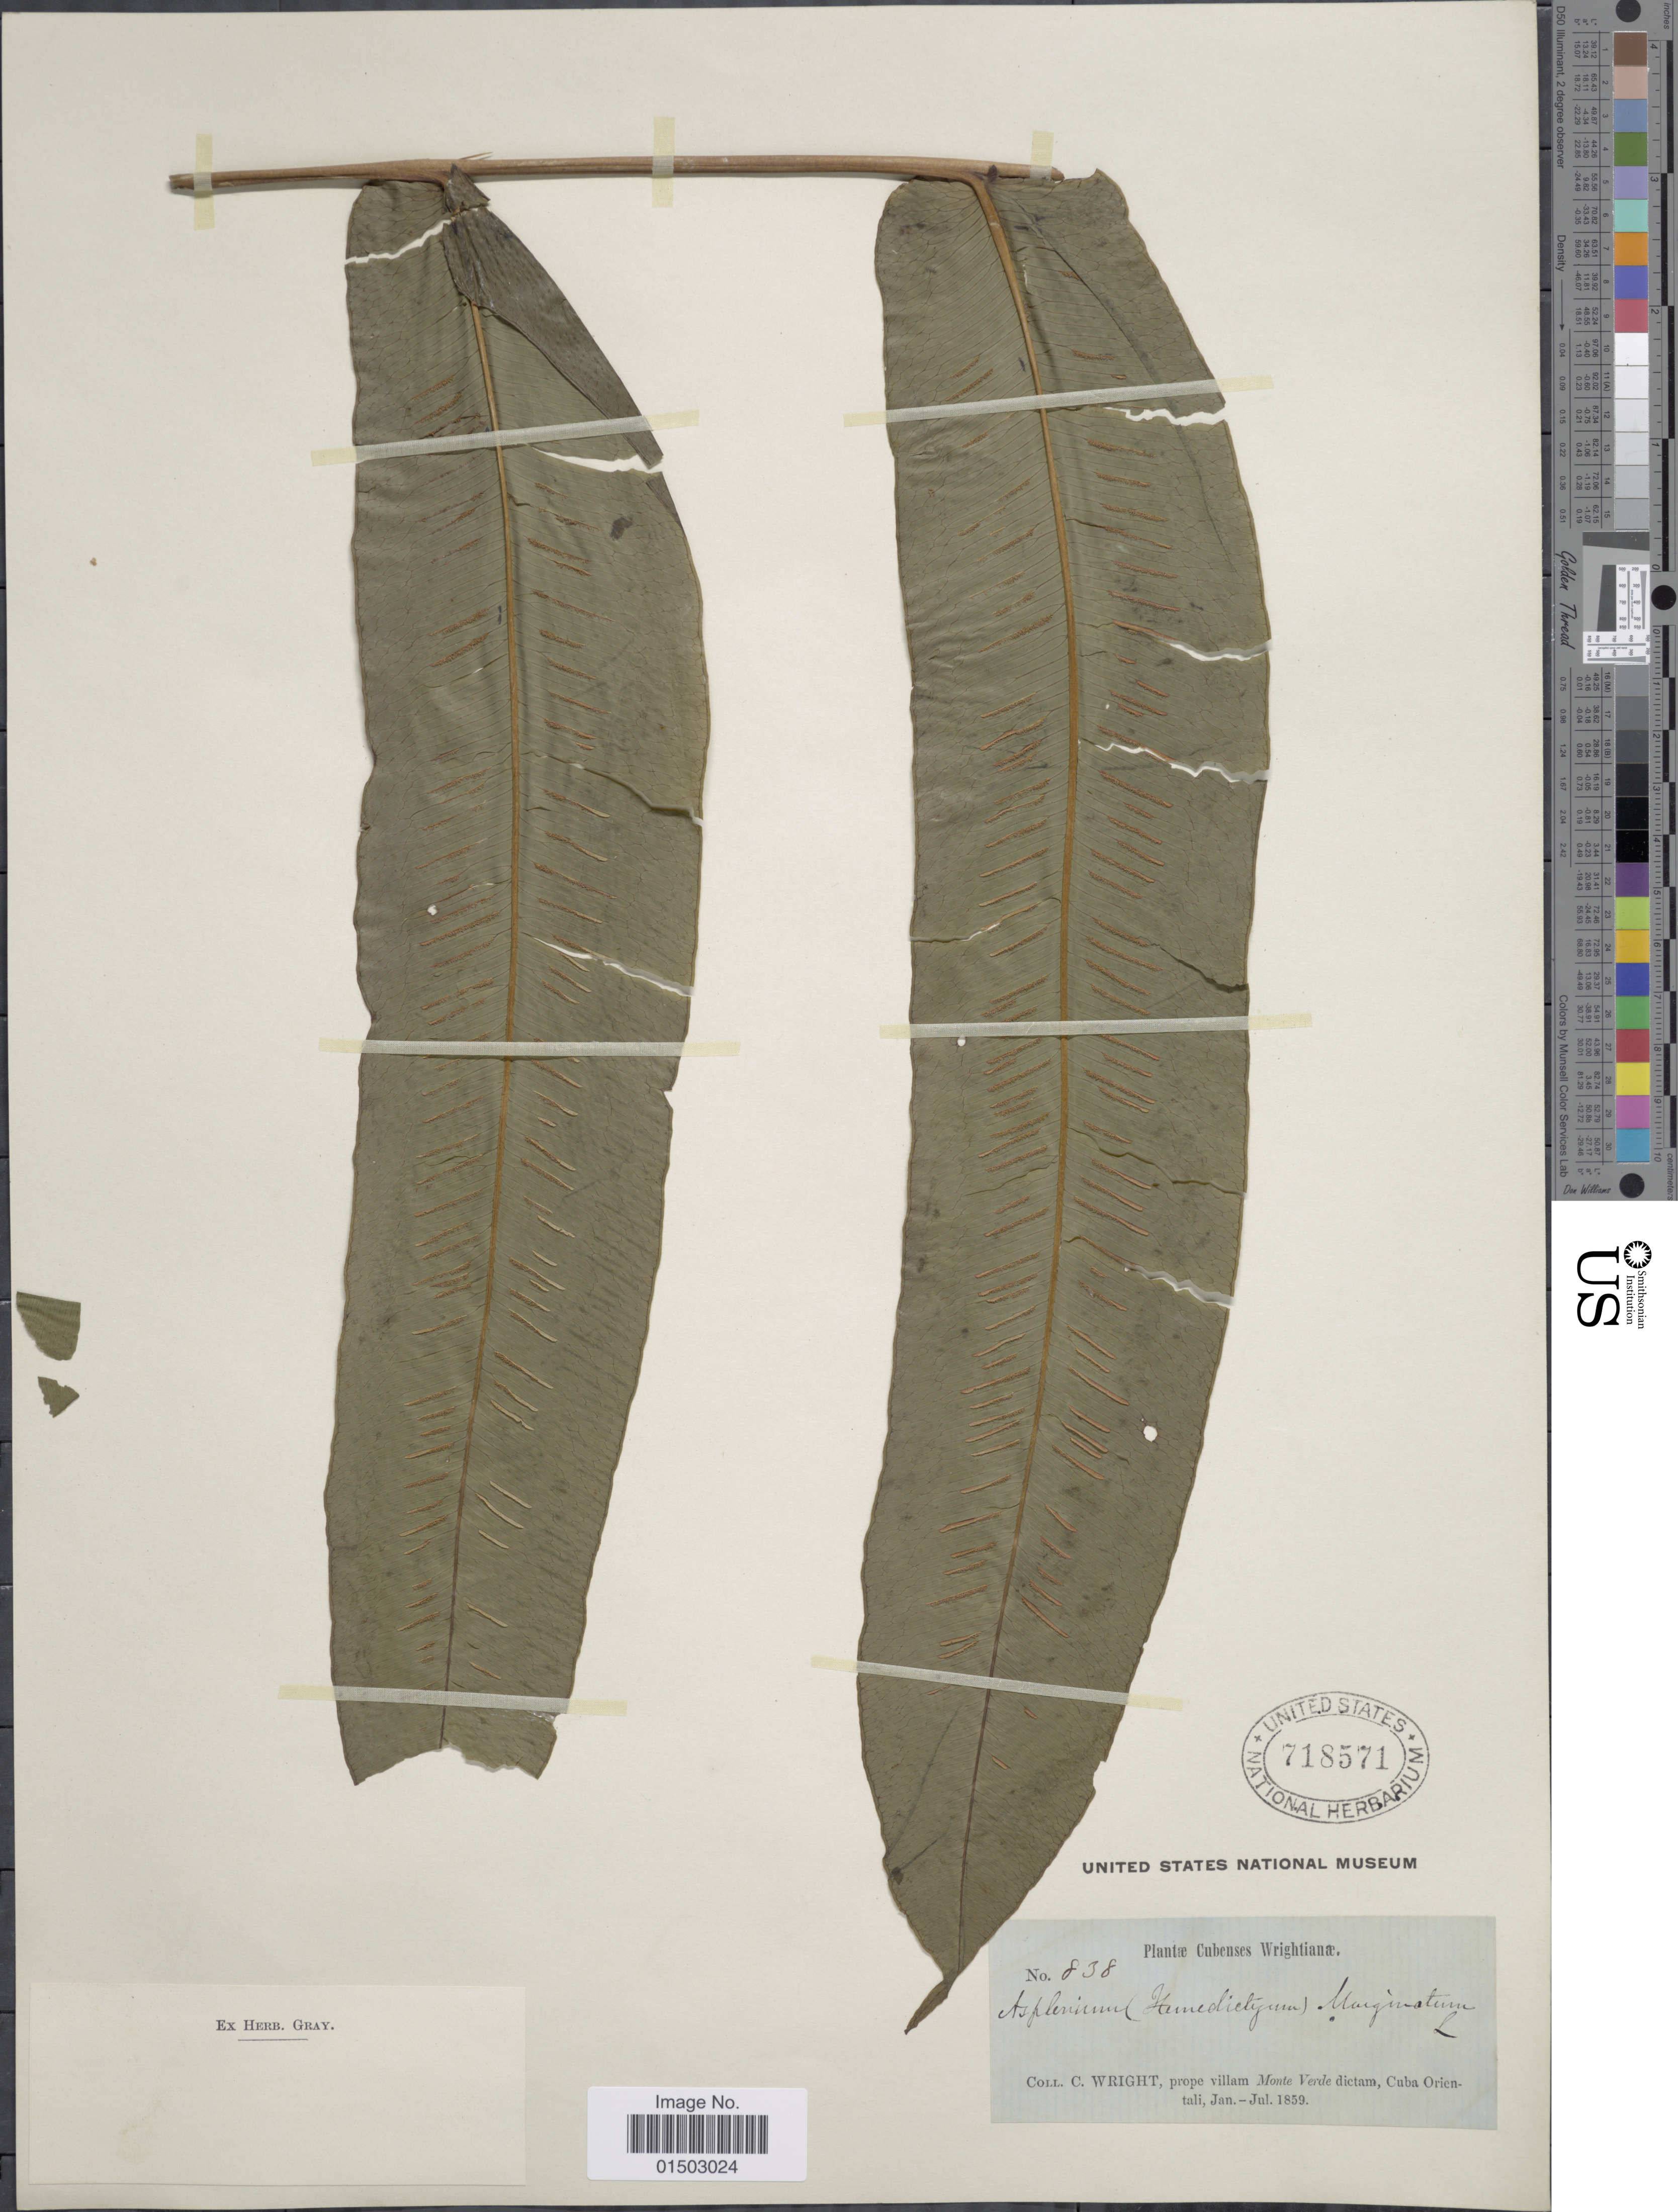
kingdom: Plantae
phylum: Tracheophyta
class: Polypodiopsida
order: Polypodiales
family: Hemidictyaceae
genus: Hemidictyum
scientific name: Hemidictyum marginatum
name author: (L.) C. Presl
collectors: C. Wright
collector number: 838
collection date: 1859-01/1859-07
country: Cuba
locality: Prope villam Monte Verde dictam, Cuba Orientali. Cubenses Wrightianae.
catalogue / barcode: US 718571